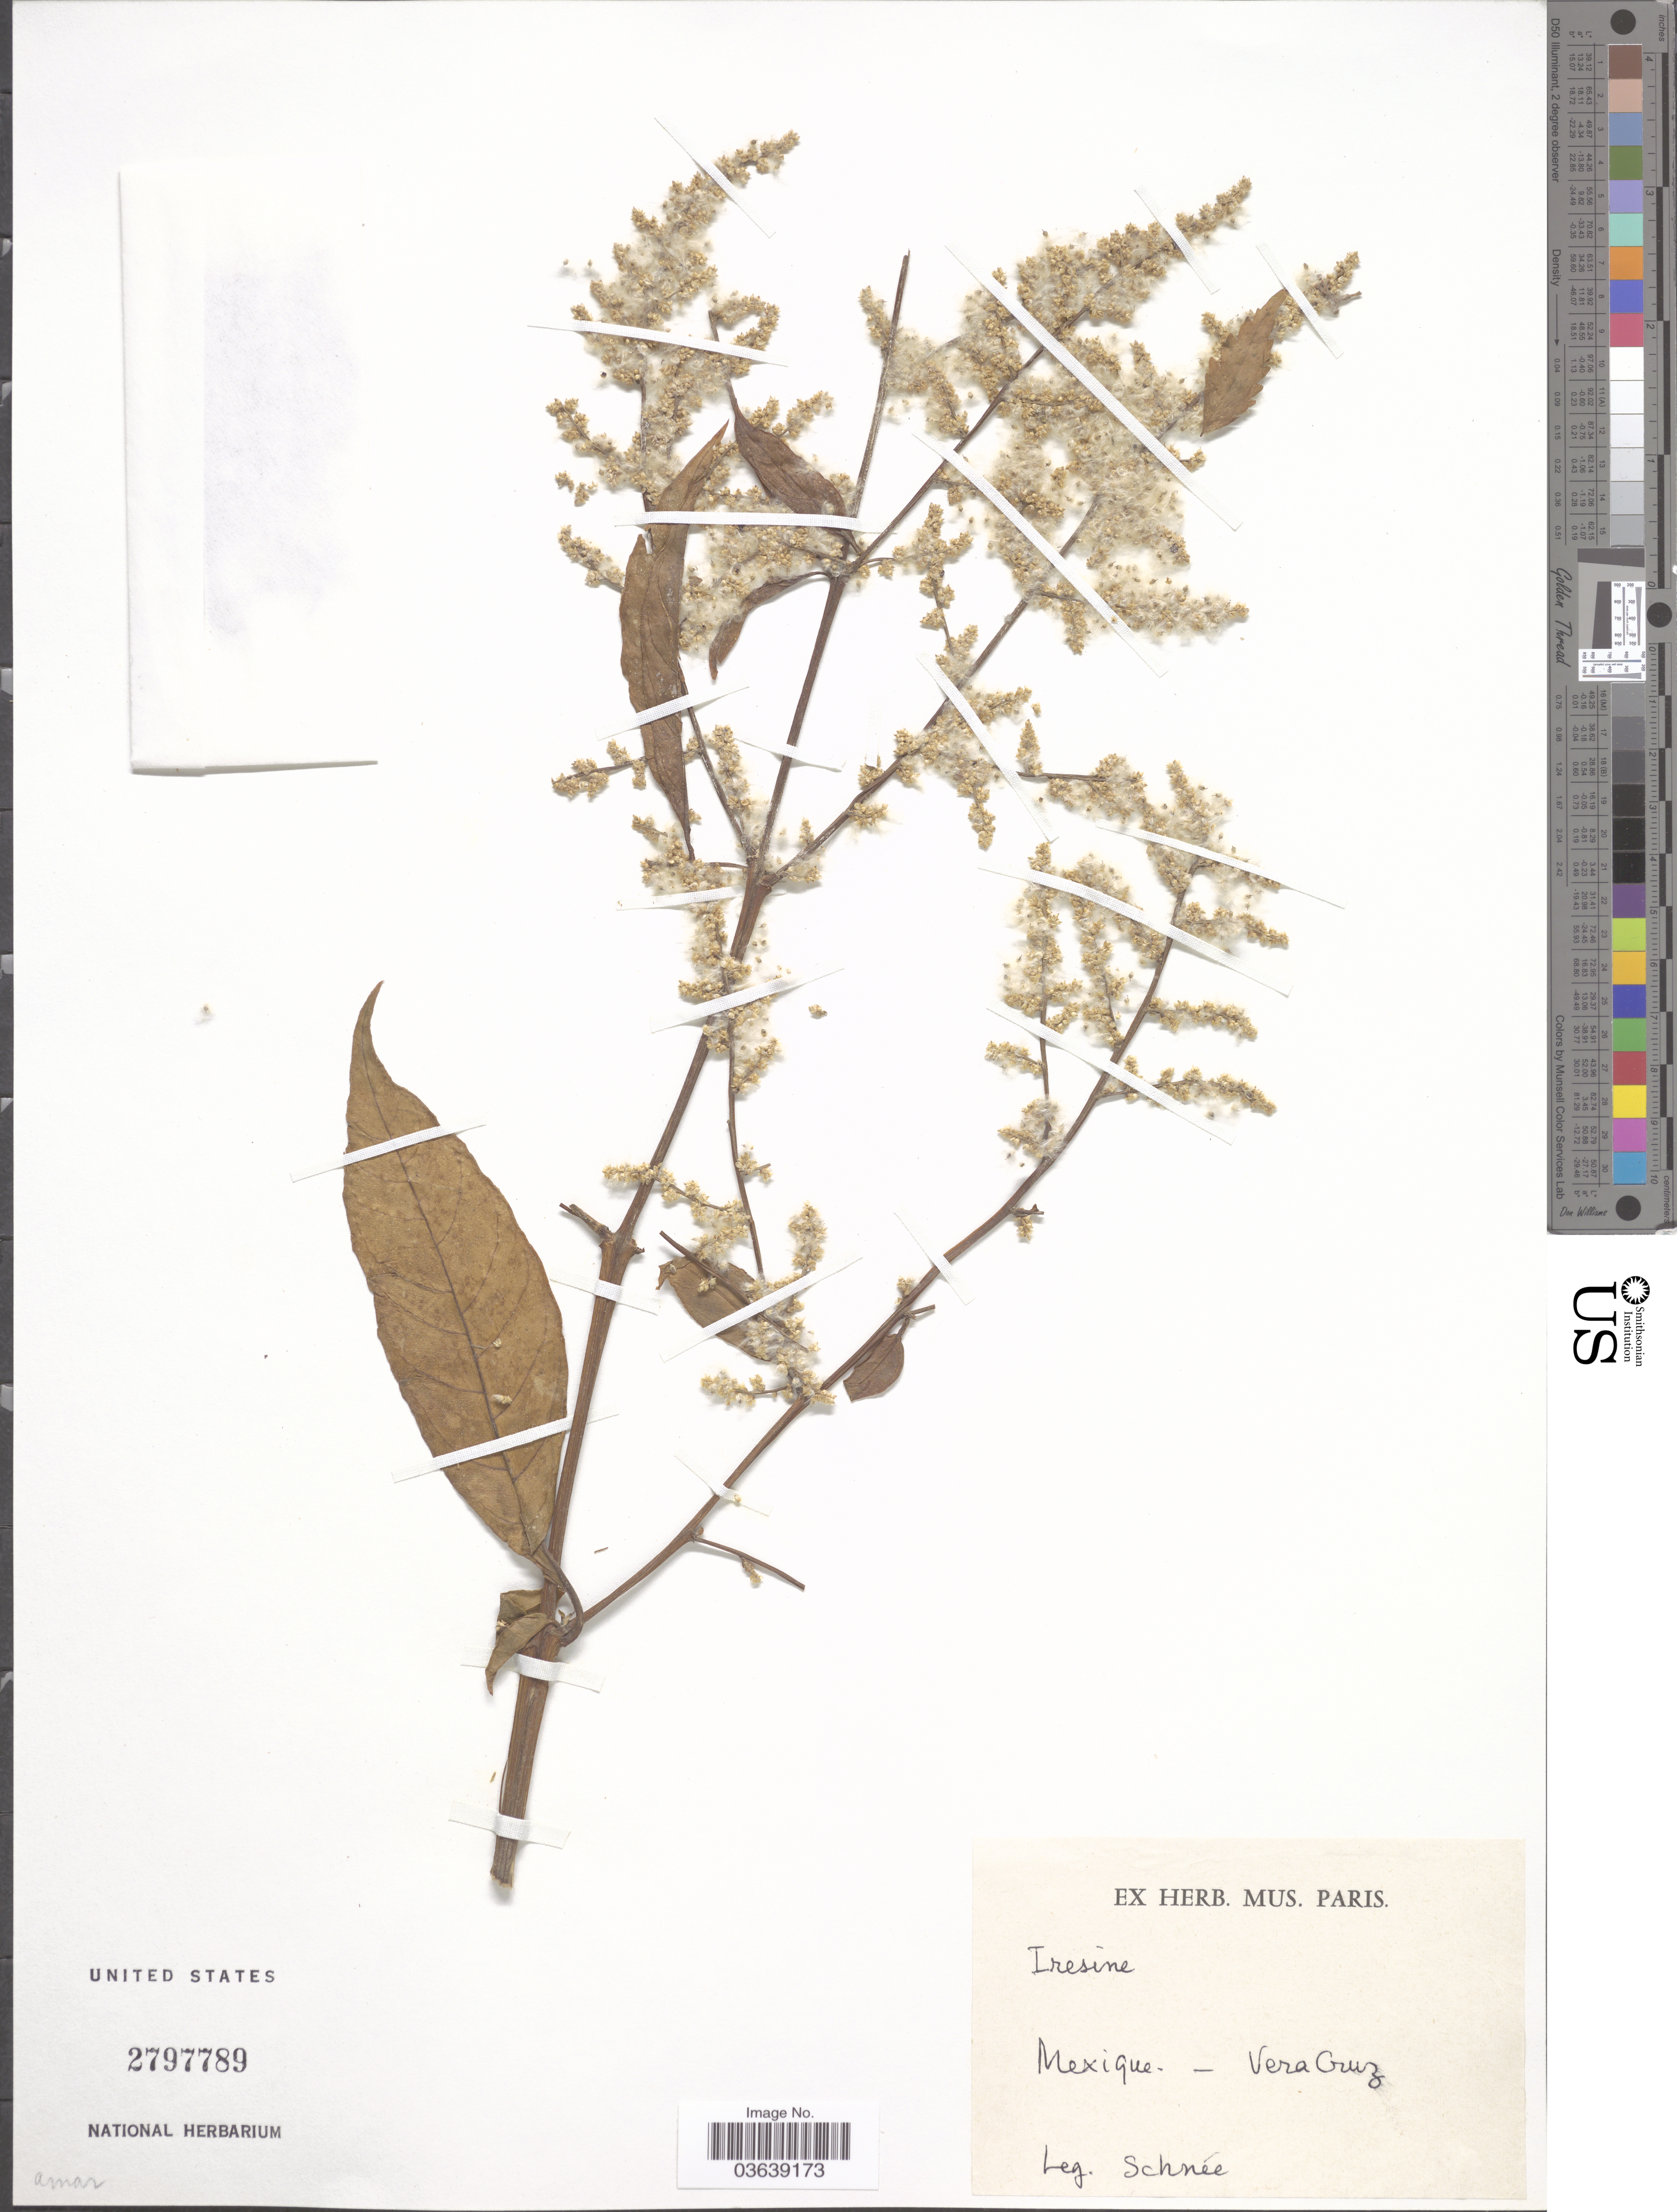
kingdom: Plantae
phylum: Tracheophyta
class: Magnoliopsida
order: Caryophyllales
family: Amaranthaceae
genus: Iresine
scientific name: Iresine sp.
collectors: -- Schnée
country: Mexico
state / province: Veracruz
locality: Vera Cruz.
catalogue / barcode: US 2797789